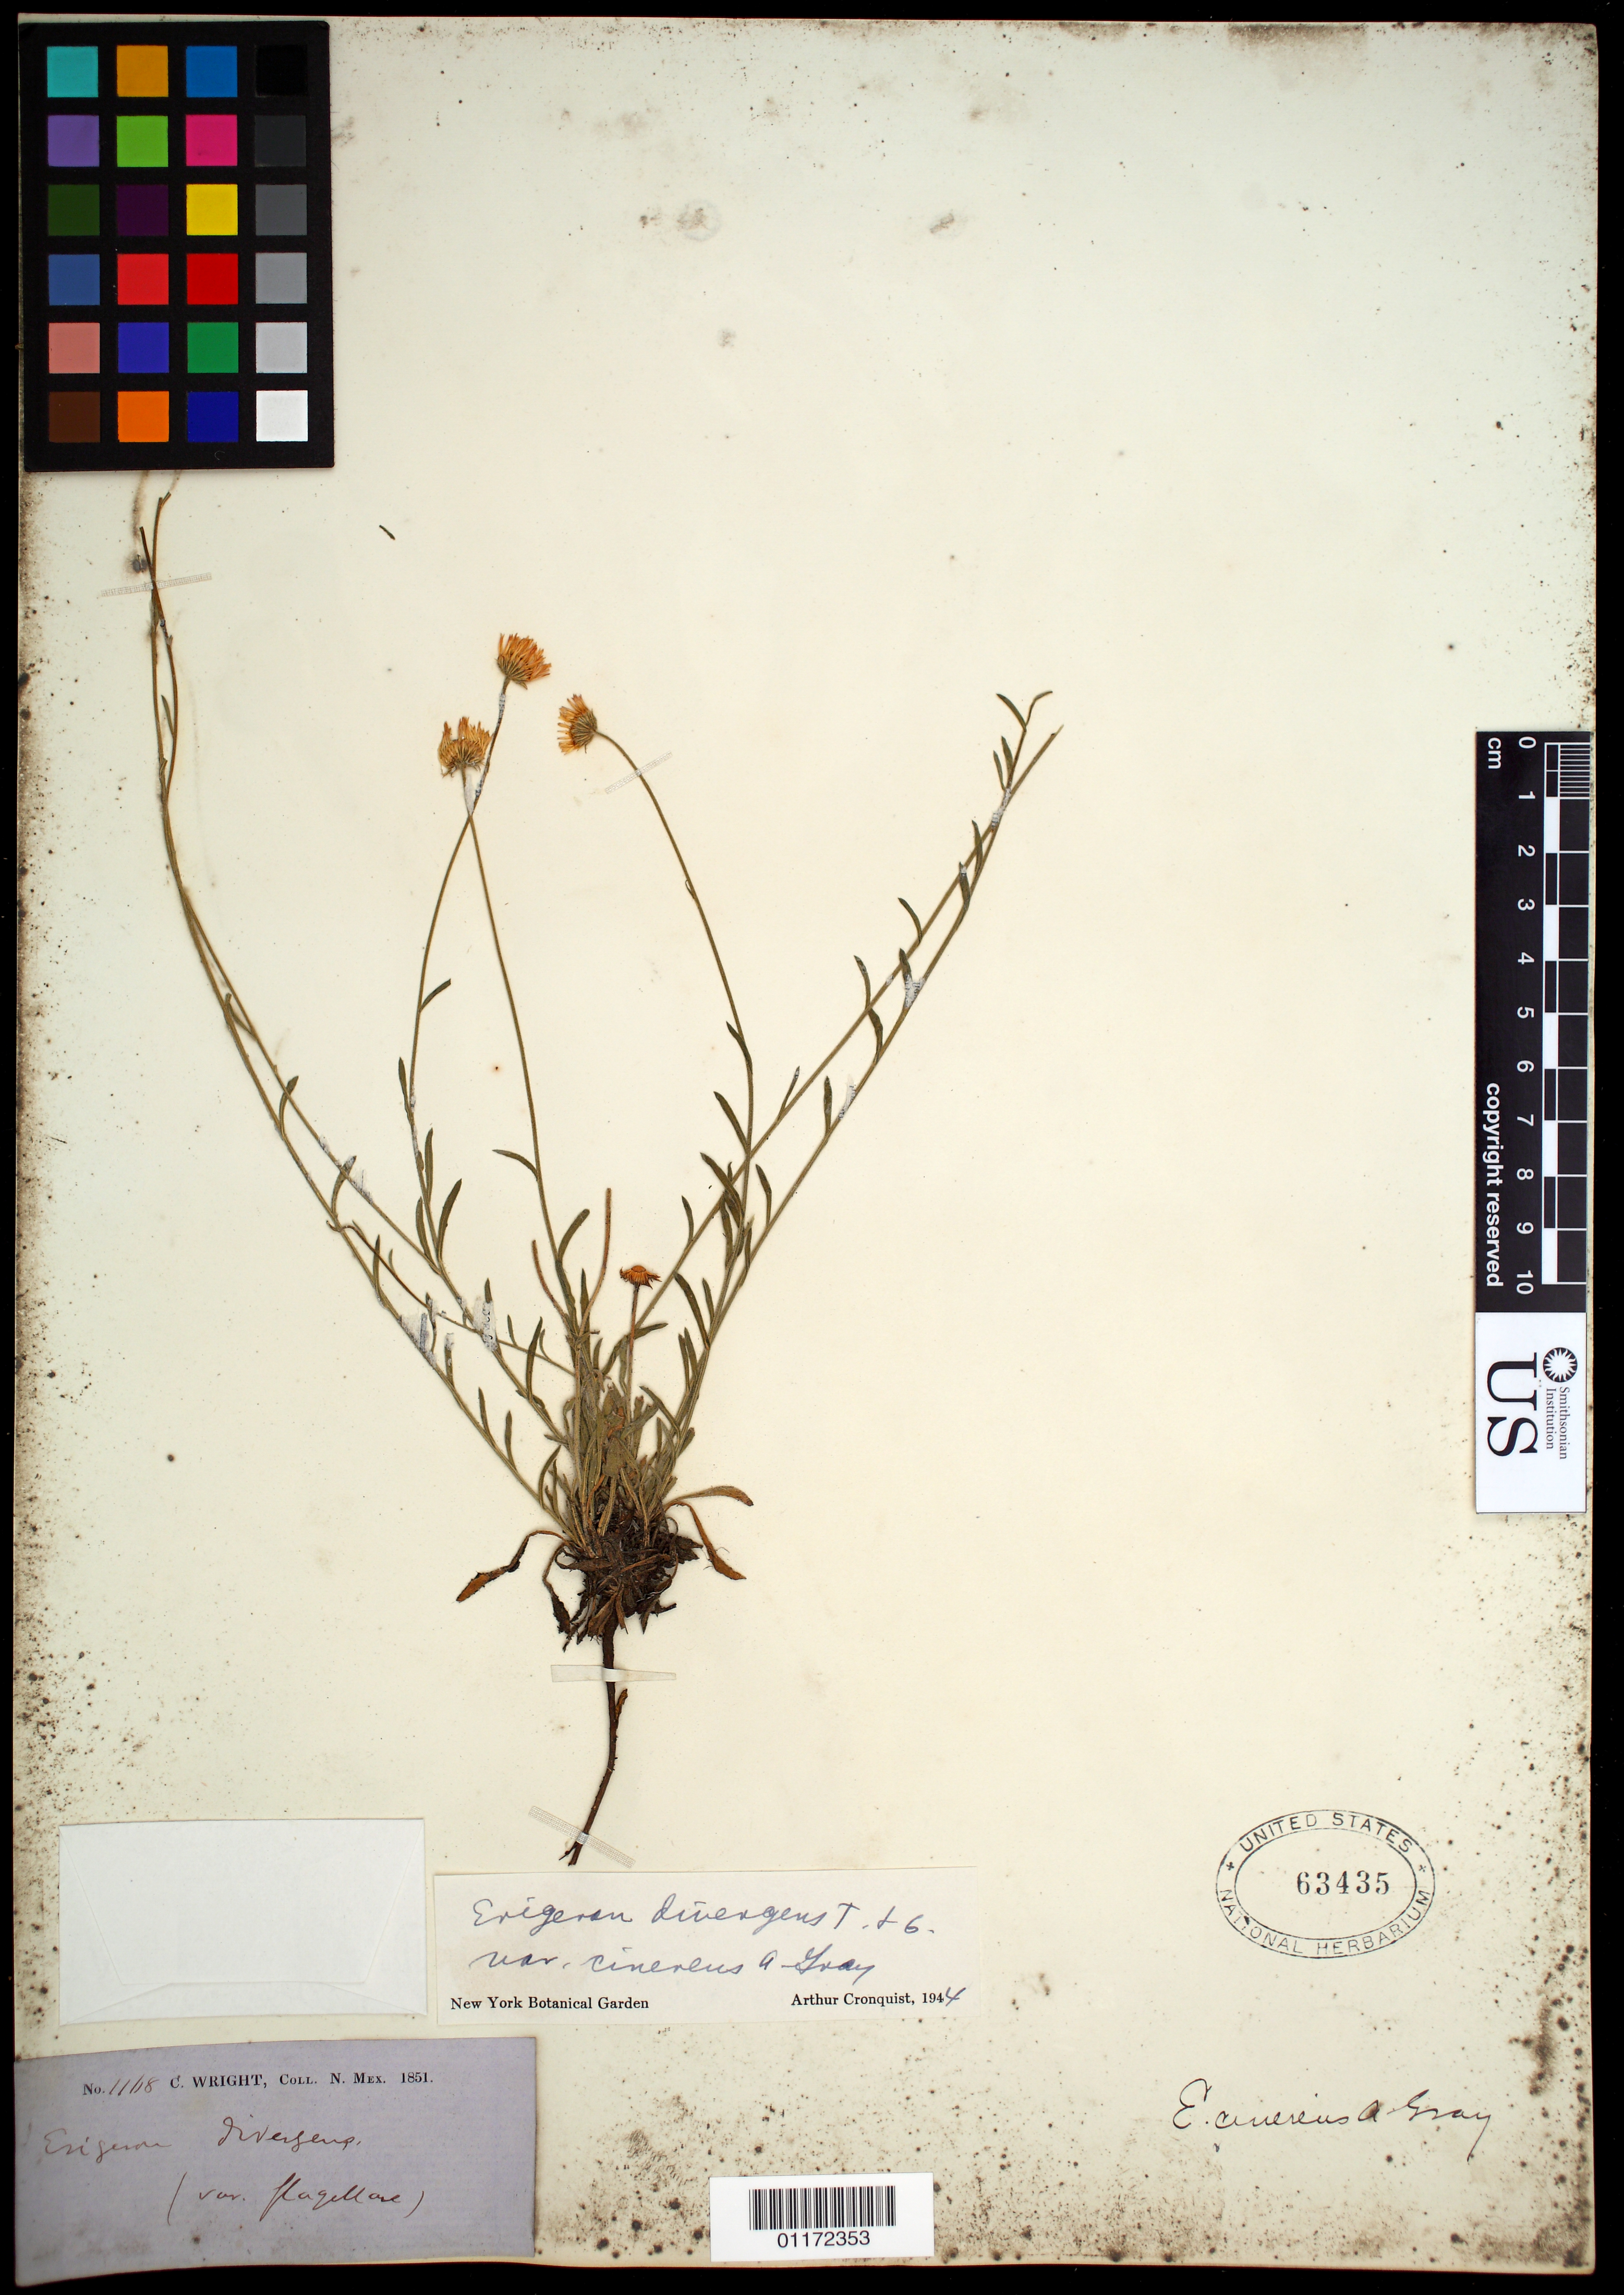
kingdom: Plantae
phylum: Tracheophyta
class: Magnoliopsida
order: Asterales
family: Asteraceae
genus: Erigeron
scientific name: Erigeron colomexicanus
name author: A. Nelson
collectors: C. Wright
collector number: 1168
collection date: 1851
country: United States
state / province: New Mexico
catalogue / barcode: US 63435